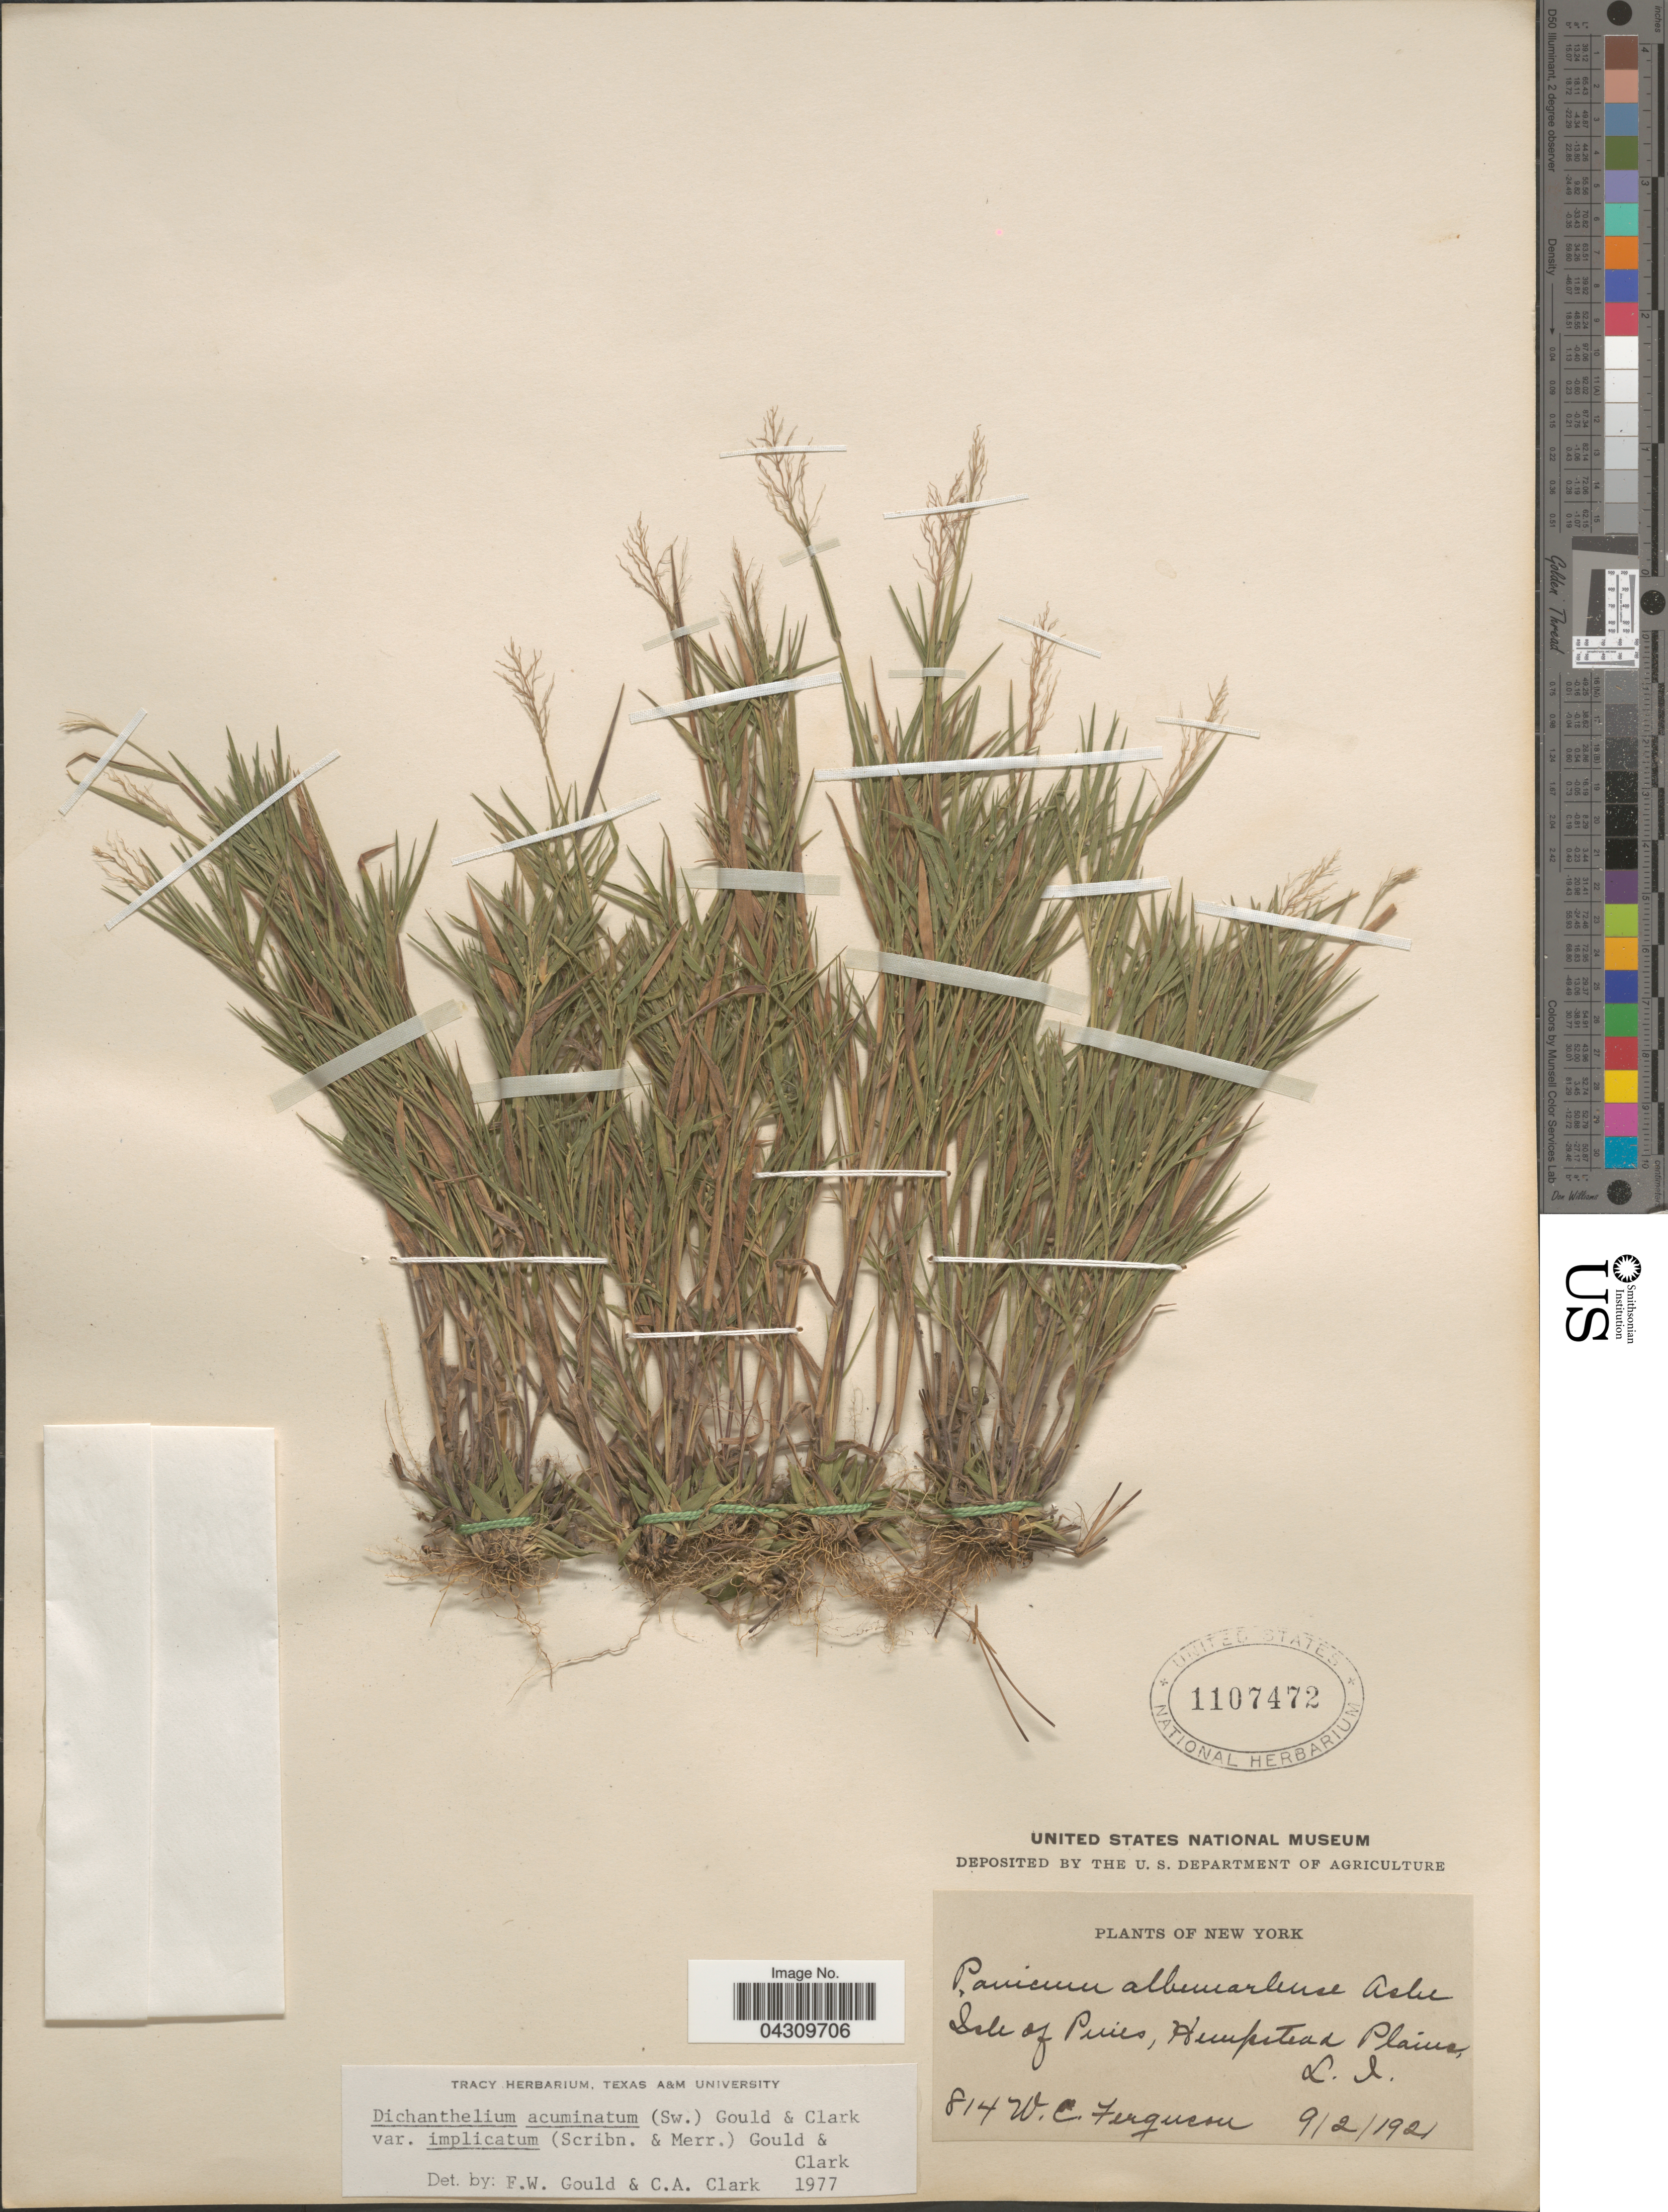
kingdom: Plantae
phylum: Tracheophyta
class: Liliopsida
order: Poales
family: Poaceae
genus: Dichanthelium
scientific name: Dichanthelium acuminatum var. acuminatum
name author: (Sw.) Gould & C.A. Clark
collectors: W. Ferguson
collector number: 814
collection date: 1921-09-02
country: United States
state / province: New York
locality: Isle of Pines, Hempstead Plains, L.I.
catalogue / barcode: US 1107472